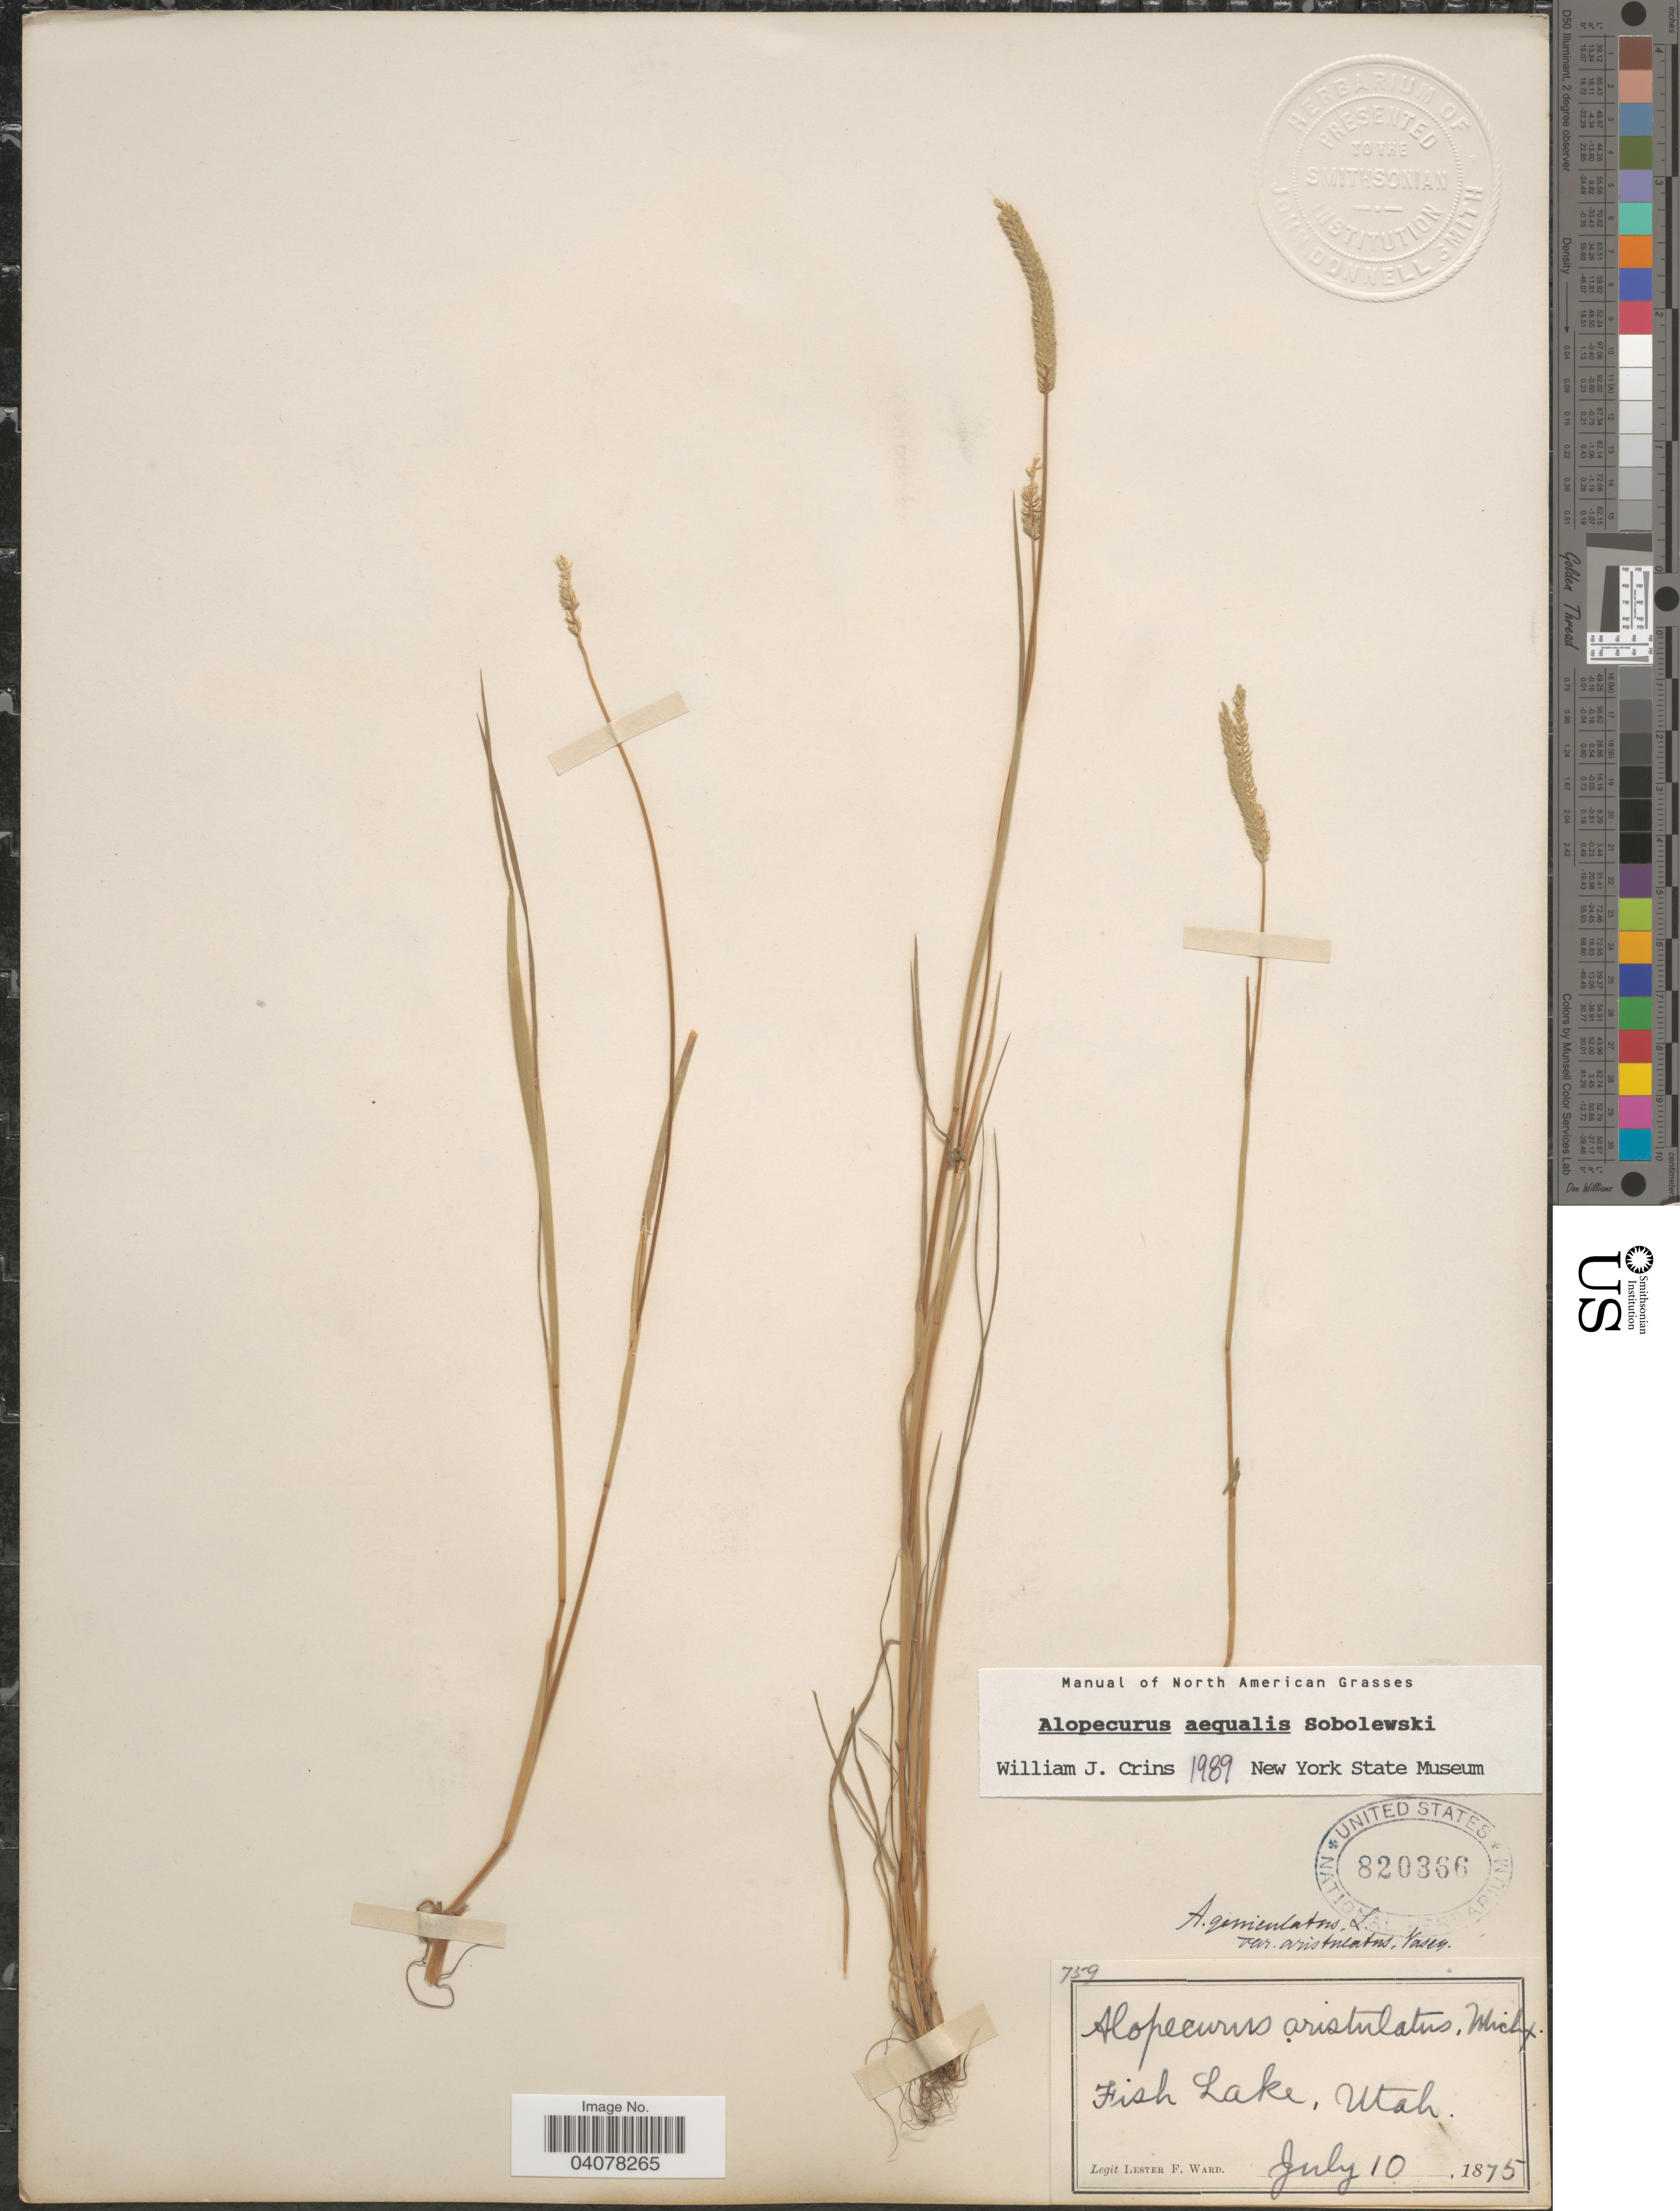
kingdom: Plantae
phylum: Tracheophyta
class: Liliopsida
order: Poales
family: Poaceae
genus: Alopecurus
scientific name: Alopecurus aequalis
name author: Sobol.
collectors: L. F. Ward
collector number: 759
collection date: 1875-07-10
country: United States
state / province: Utah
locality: Fish Lake.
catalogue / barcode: US 820366